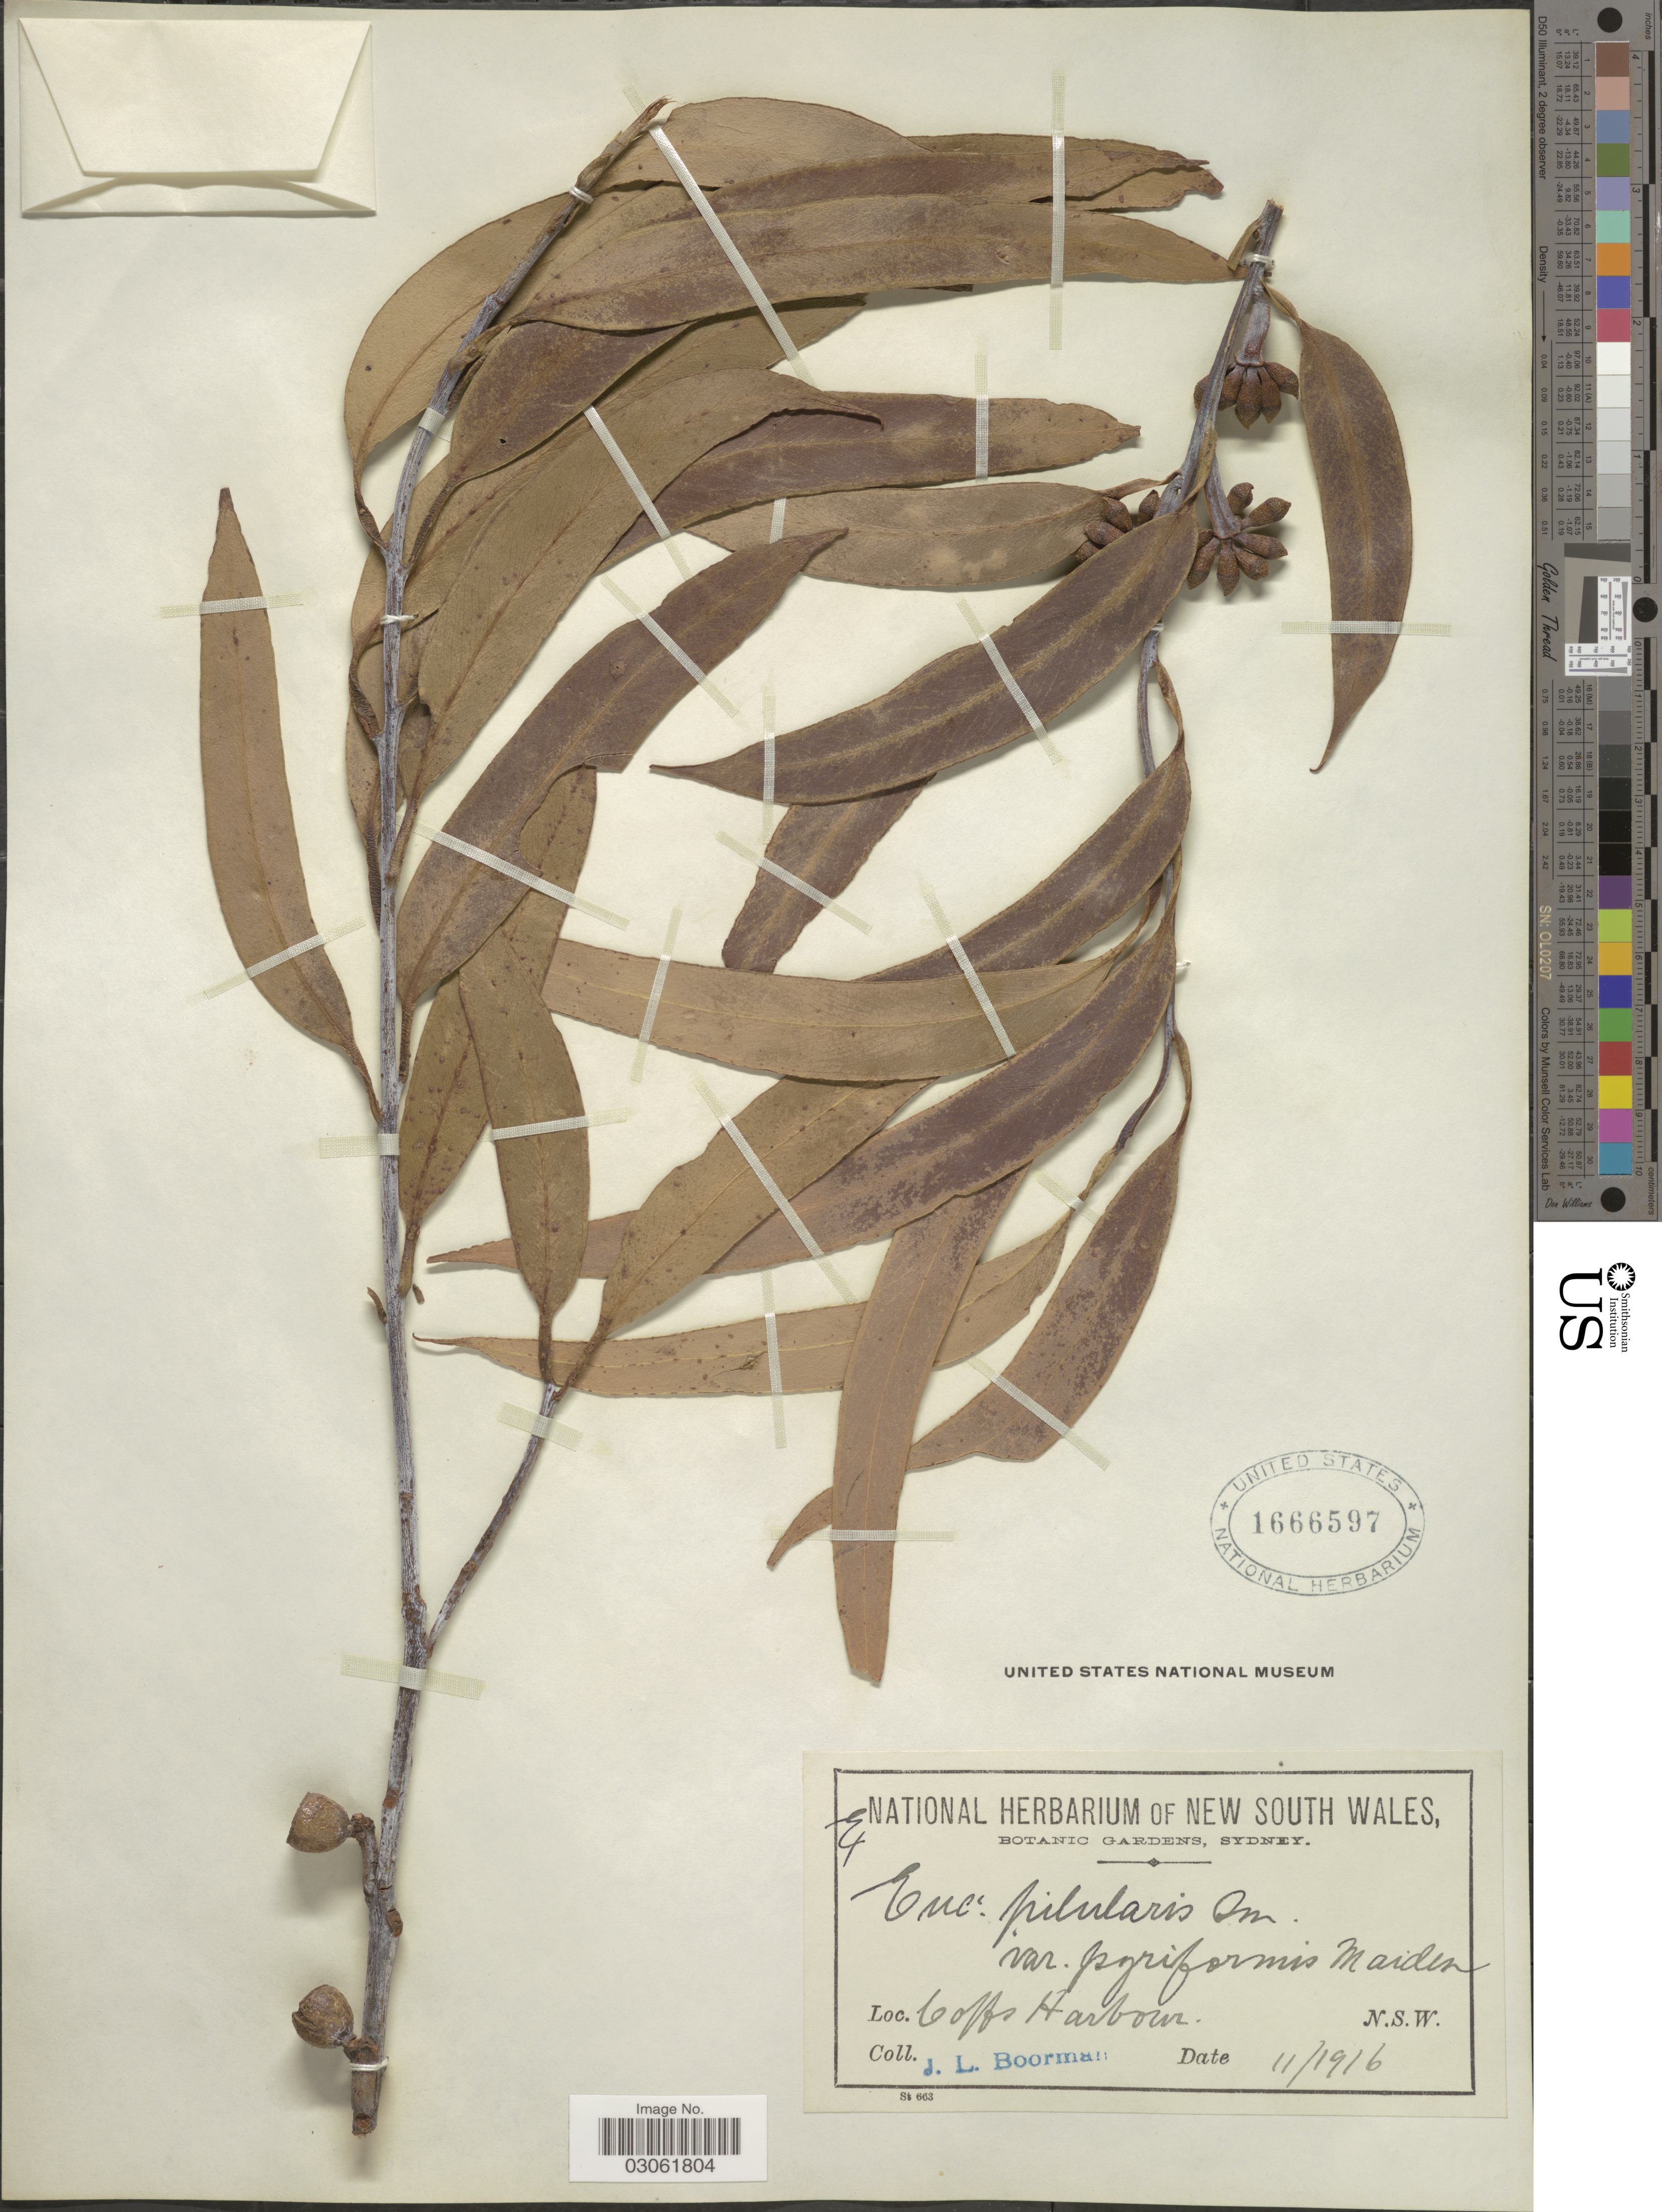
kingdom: Plantae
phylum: Tracheophyta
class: Magnoliopsida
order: Myrtales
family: Myrtaceae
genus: Eucalyptus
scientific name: Eucalyptus pilularis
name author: Sm.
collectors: J. Boorman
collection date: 1916-11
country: Australia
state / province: New South Wales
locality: Coffs Harbour.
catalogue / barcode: US 1666597